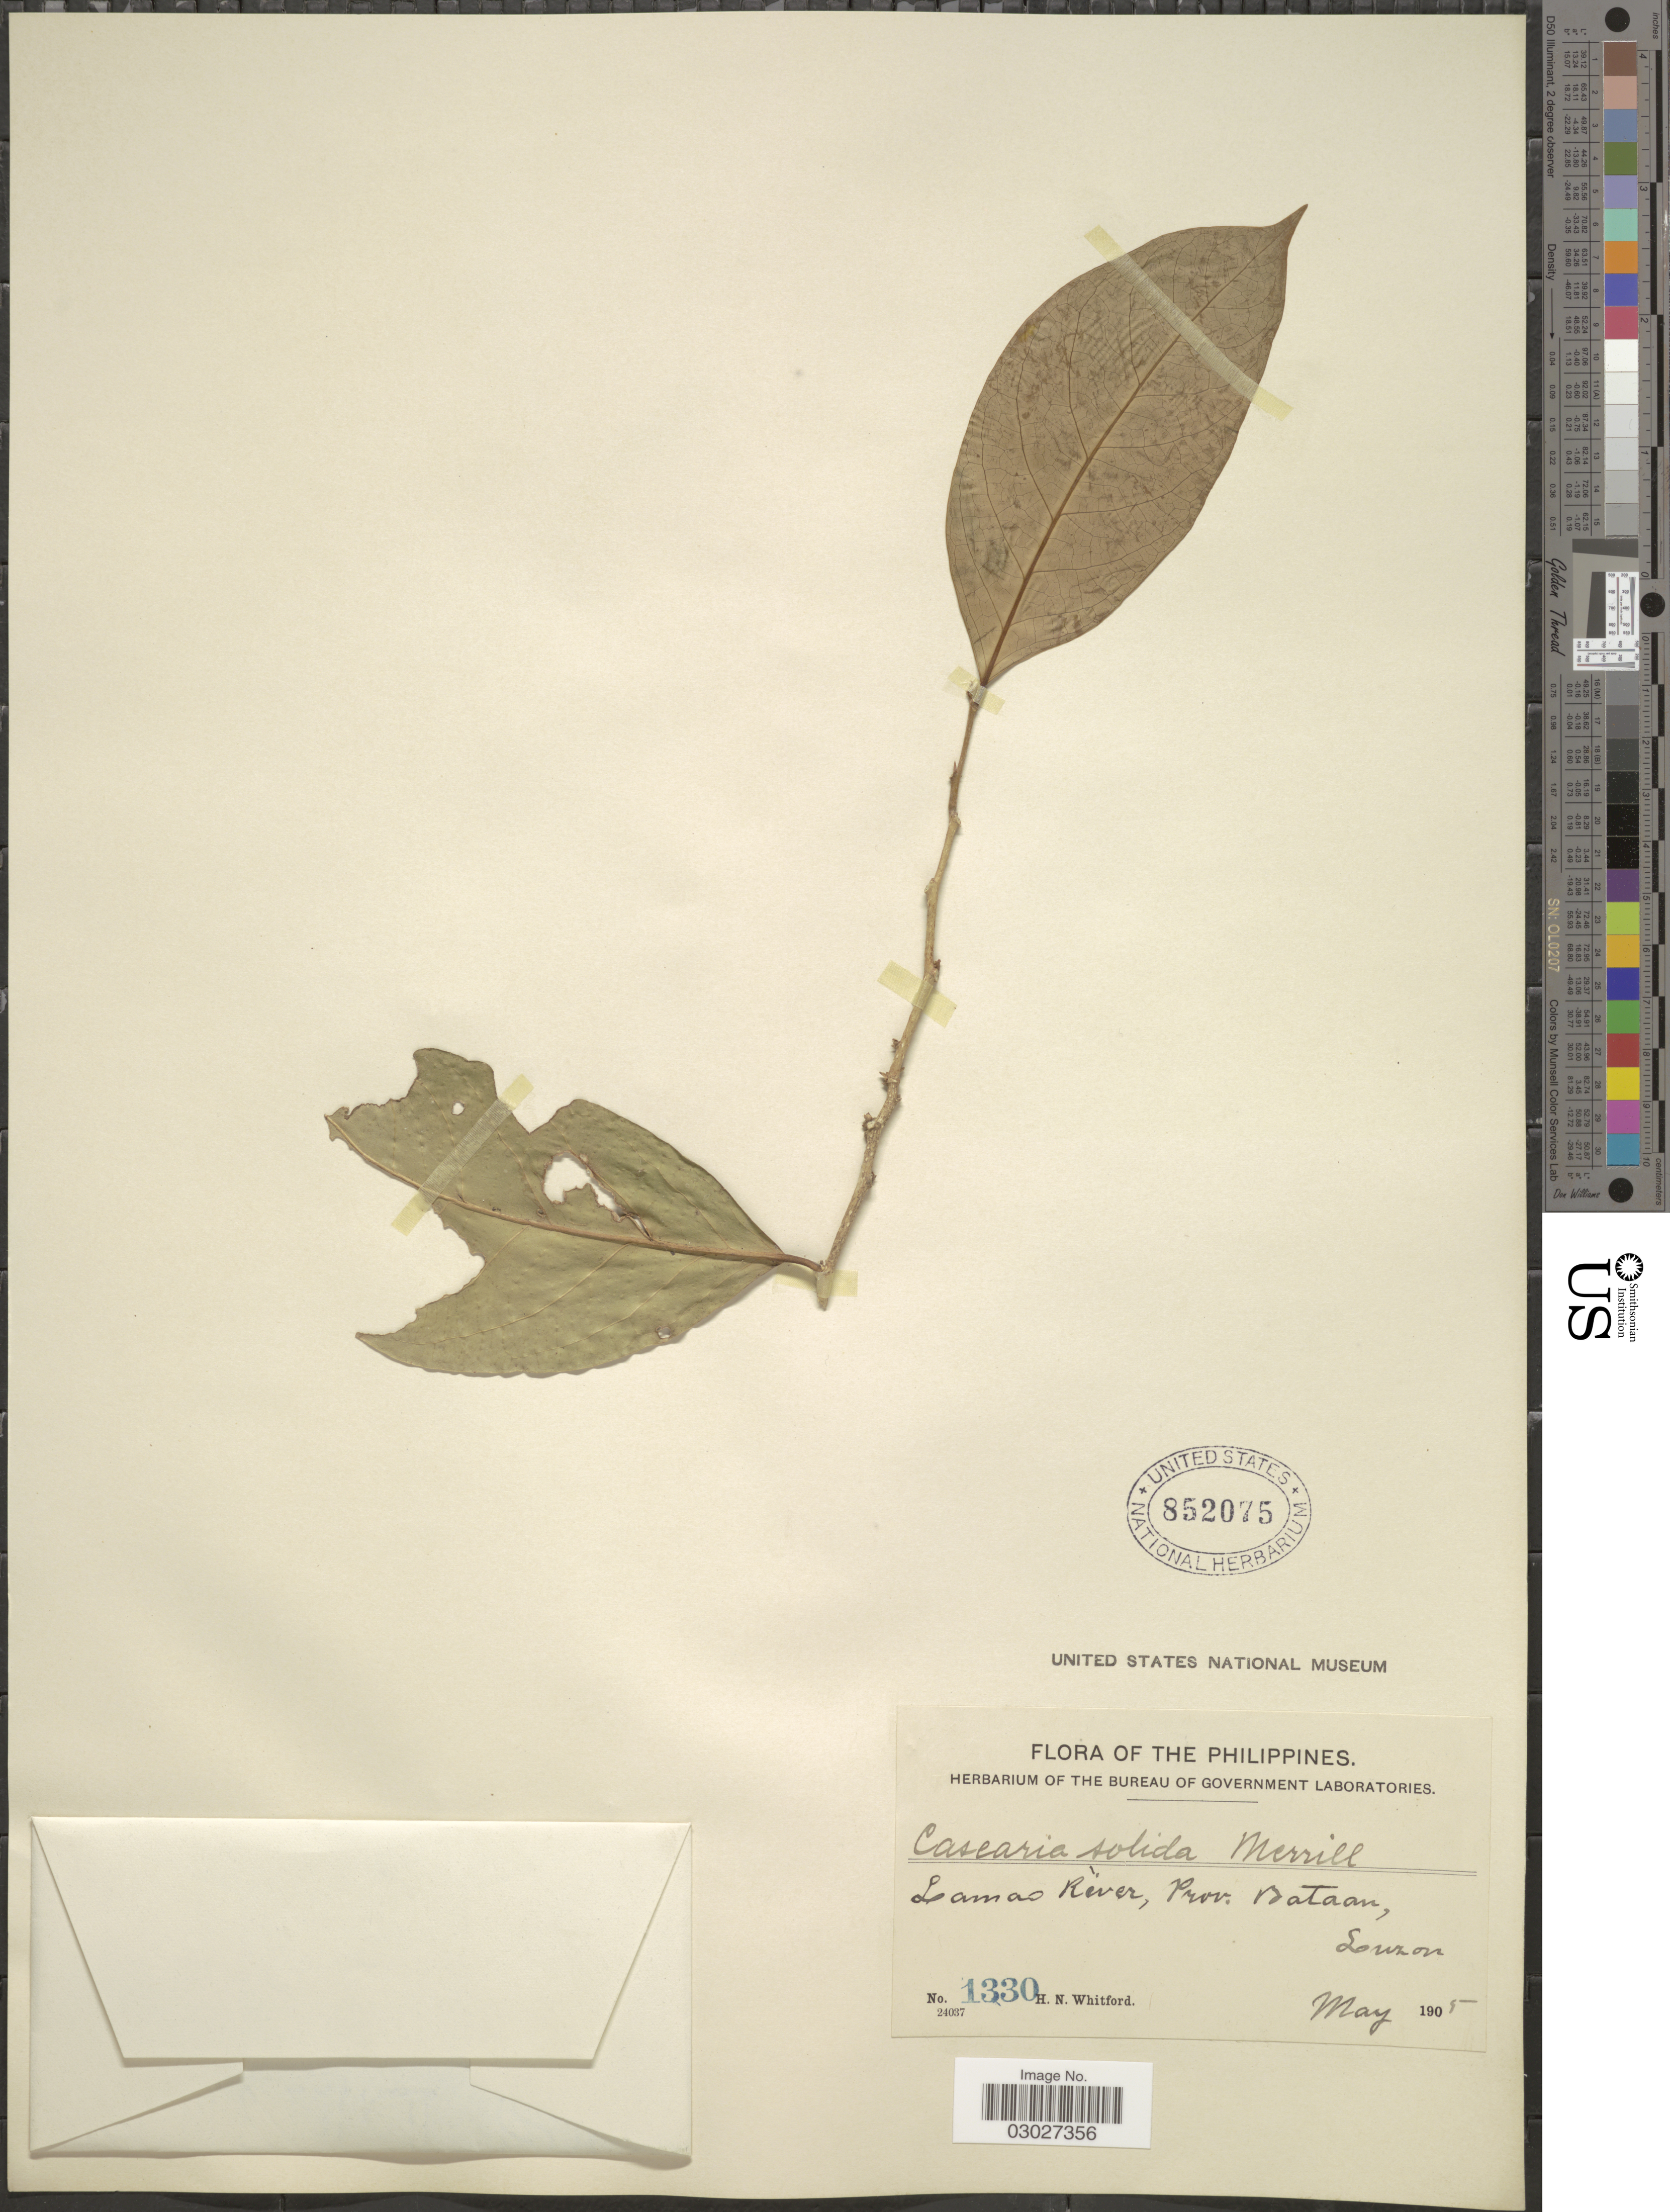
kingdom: Plantae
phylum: Tracheophyta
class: Magnoliopsida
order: Malpighiales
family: Salicaceae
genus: Casearia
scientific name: Casearia trivalvis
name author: (Blanco) Merr.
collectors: H. N. Whitford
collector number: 1330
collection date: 1905-05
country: Philippines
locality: Lamao River, Prov. Bataan, Louzon.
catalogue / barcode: US 852075